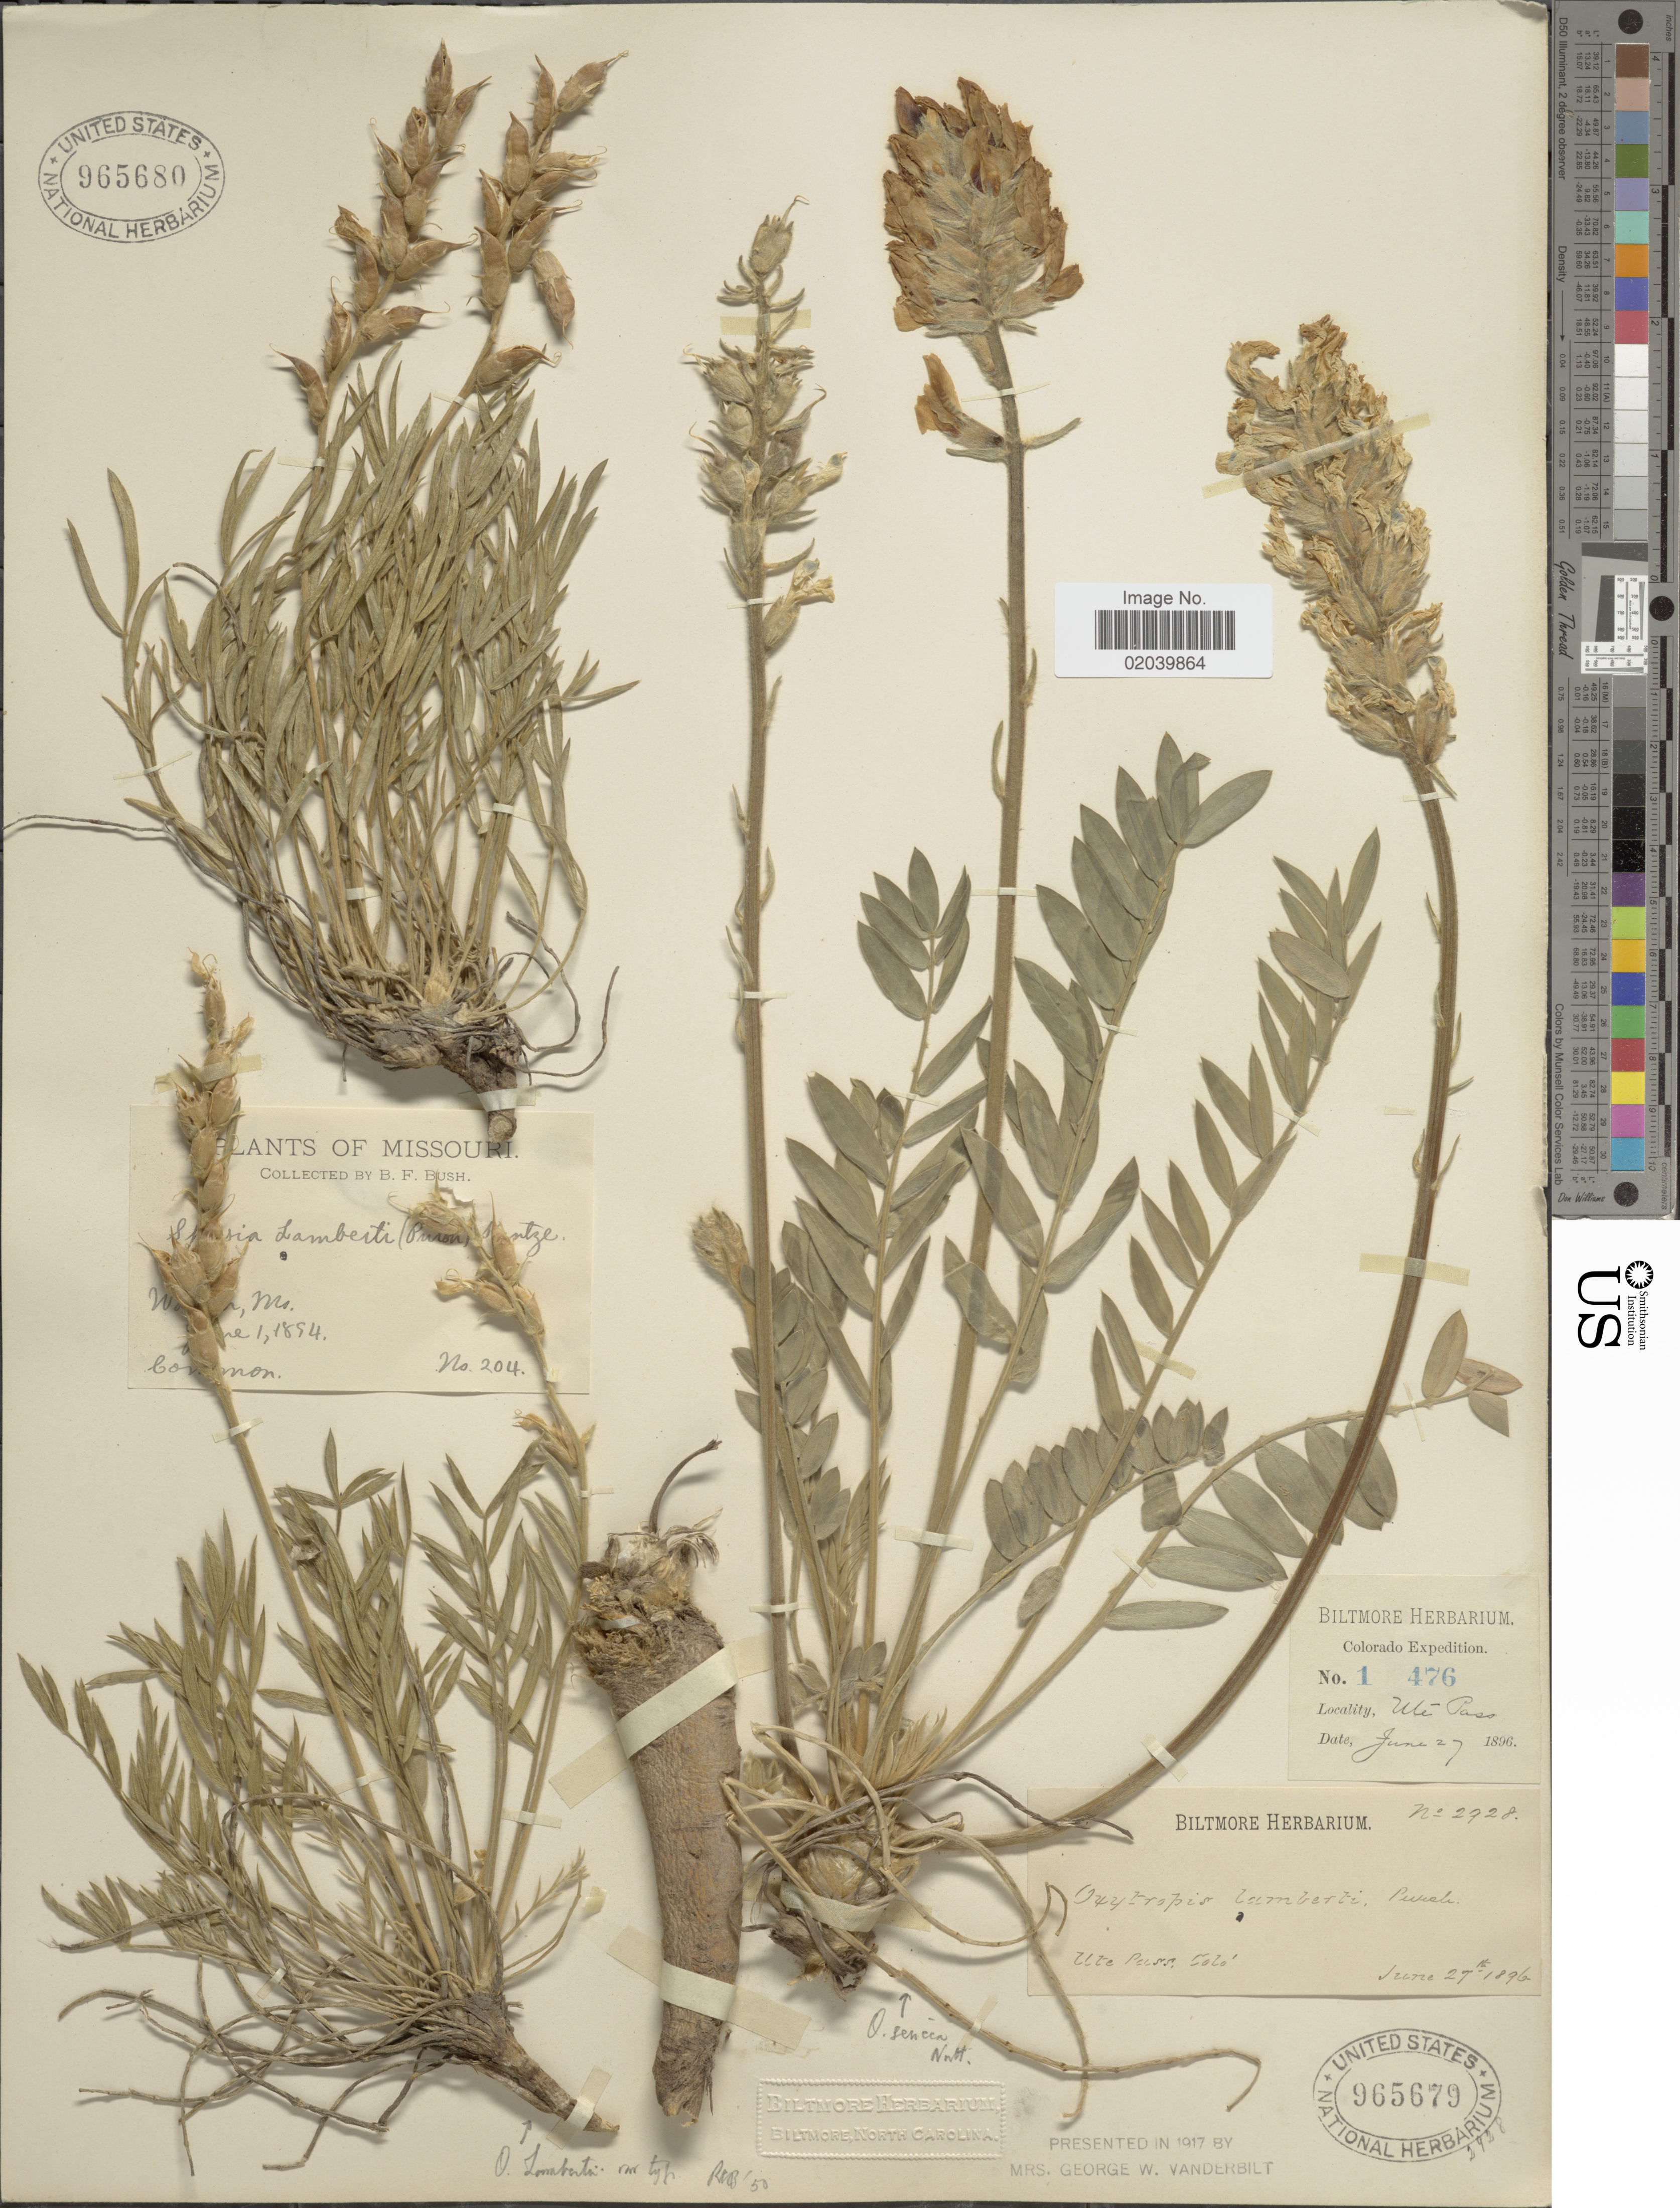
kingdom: Plantae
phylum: Tracheophyta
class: Magnoliopsida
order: Fabales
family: Fabaceae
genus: Oxytropis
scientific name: Oxytropis lambertii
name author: Pursh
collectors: ex herb. Biltmore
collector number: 2928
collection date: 1896-06-27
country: United States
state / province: Colorado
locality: Ute Pass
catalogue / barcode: US 965679